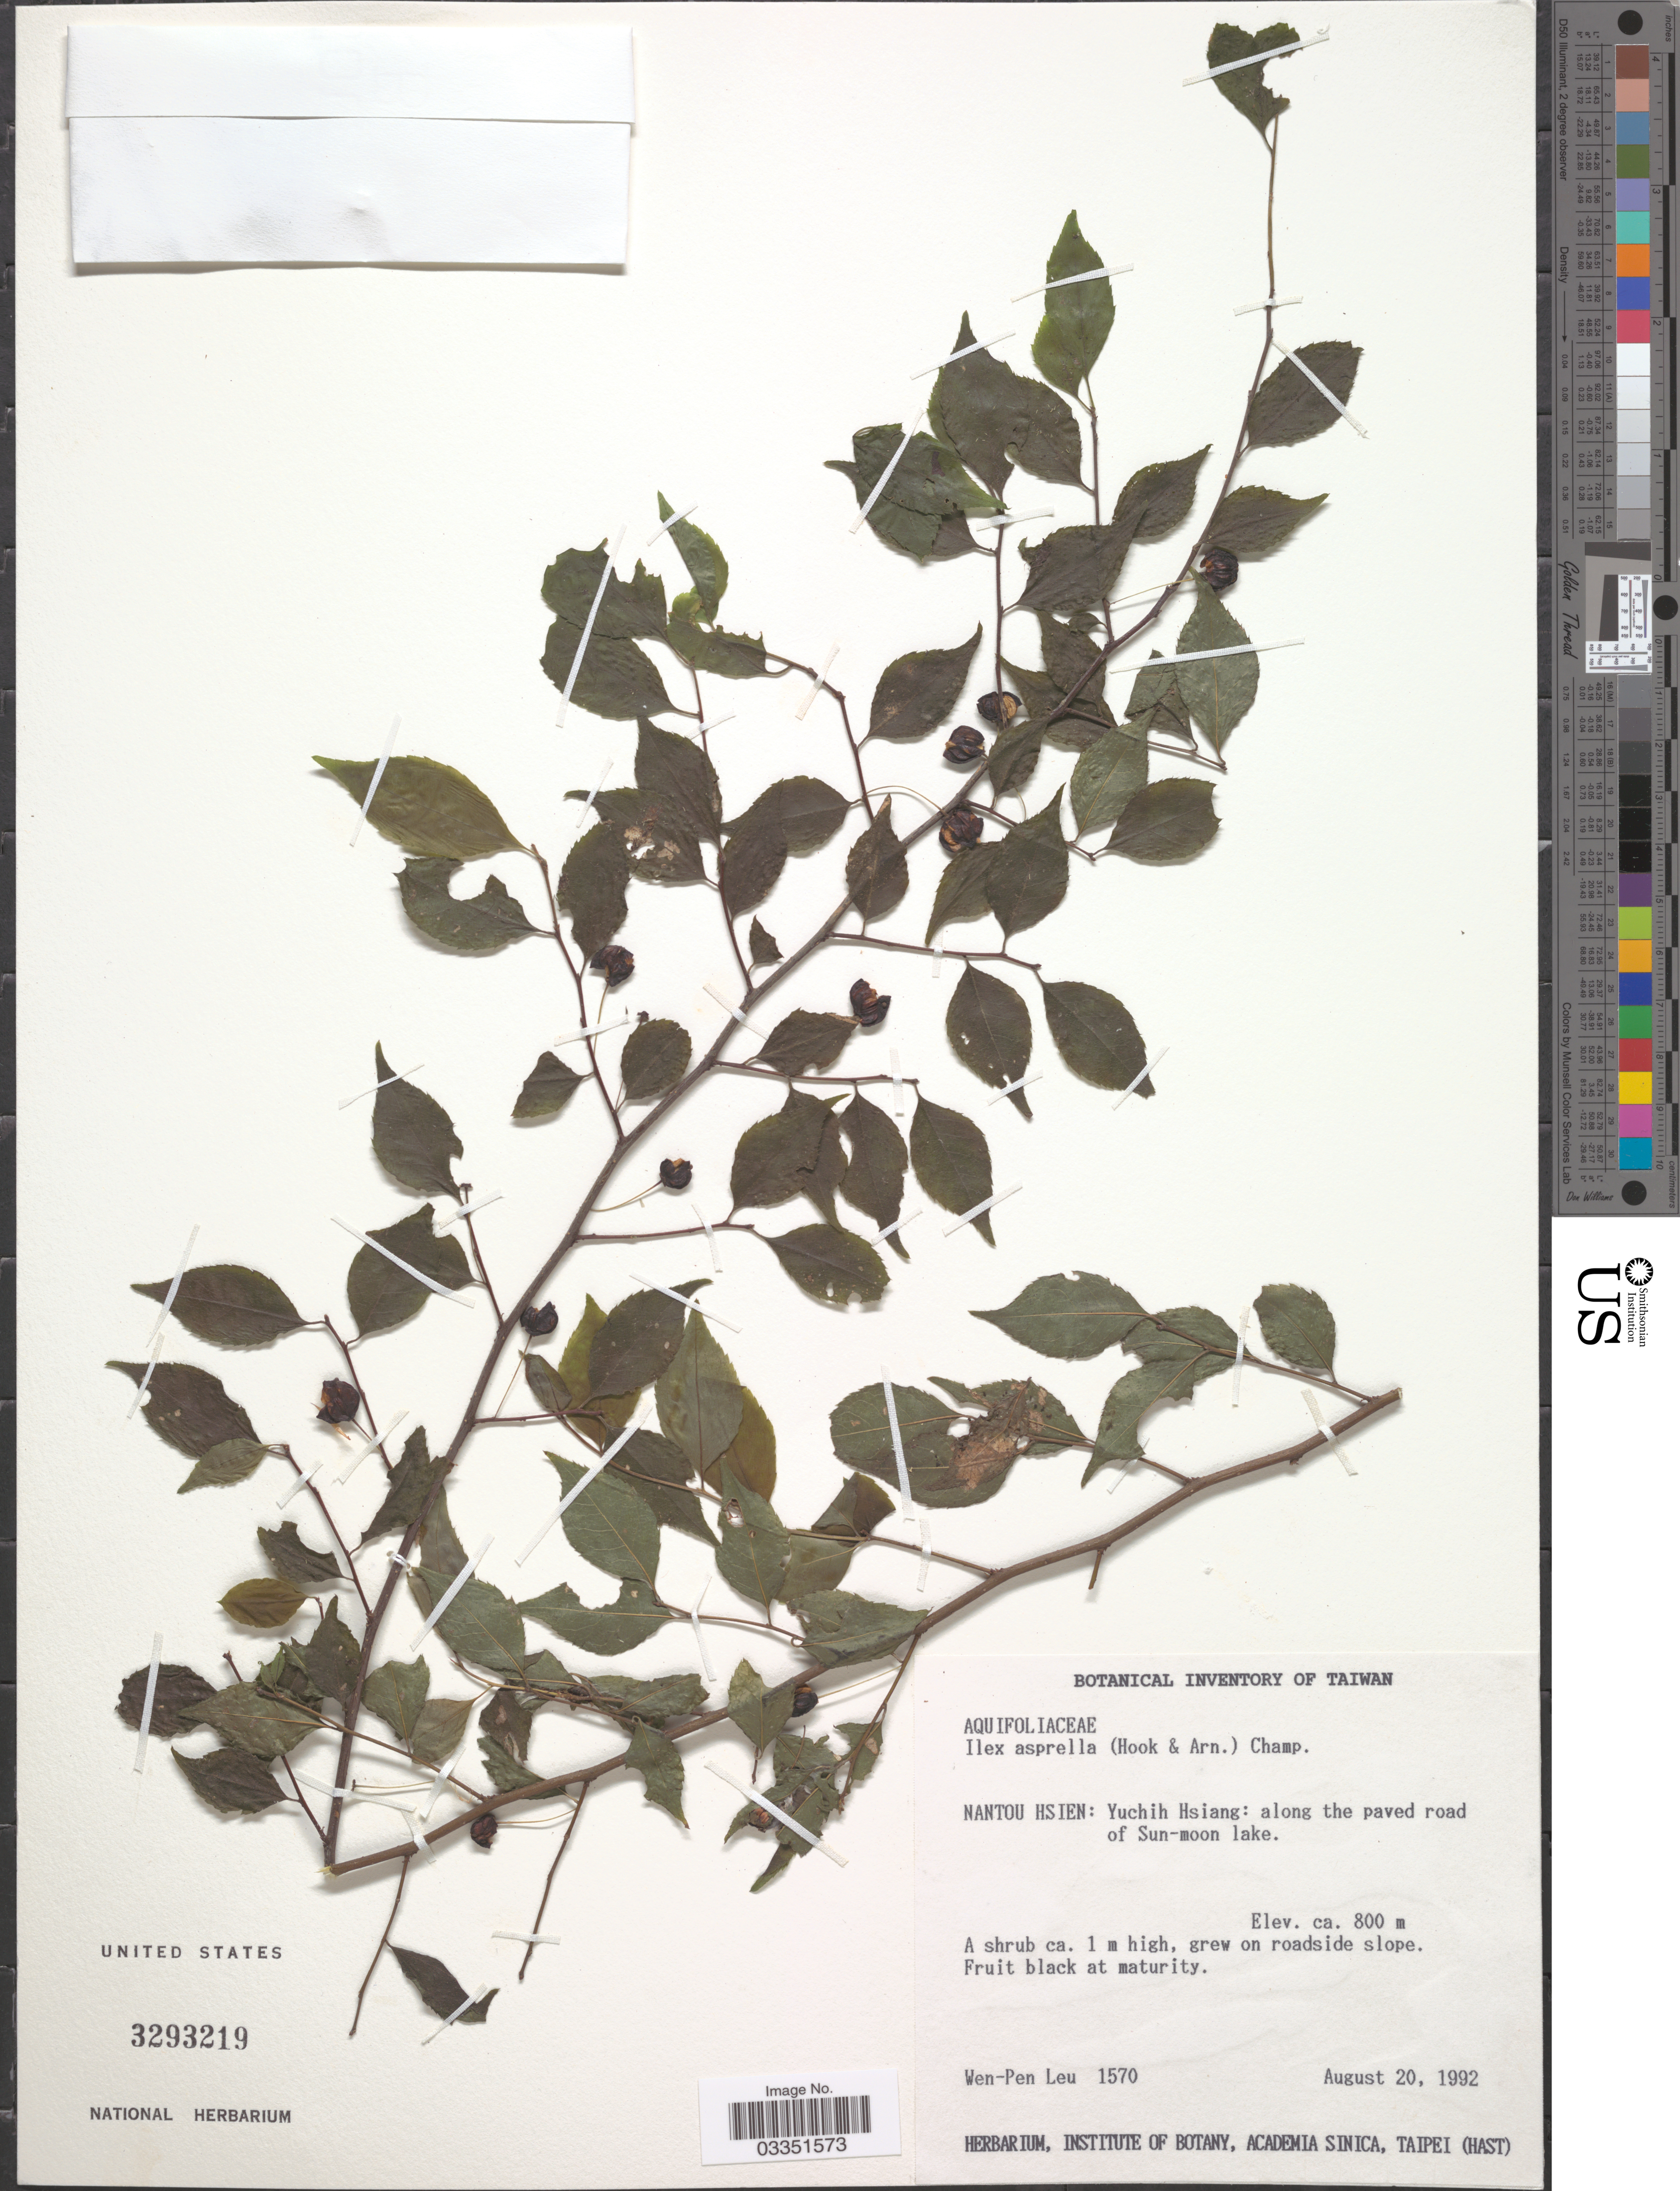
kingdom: Plantae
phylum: Tracheophyta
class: Magnoliopsida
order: Aquifoliales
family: Aquifoliaceae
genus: Ilex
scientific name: Ilex asperula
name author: Mart.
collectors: W. Leu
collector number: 1570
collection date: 1992-08-20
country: Taiwan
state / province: Nantou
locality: Nantou Hsien: Yuchih Hsiang: along the paved road of Sun-moon lake.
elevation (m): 800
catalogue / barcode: US 3293219